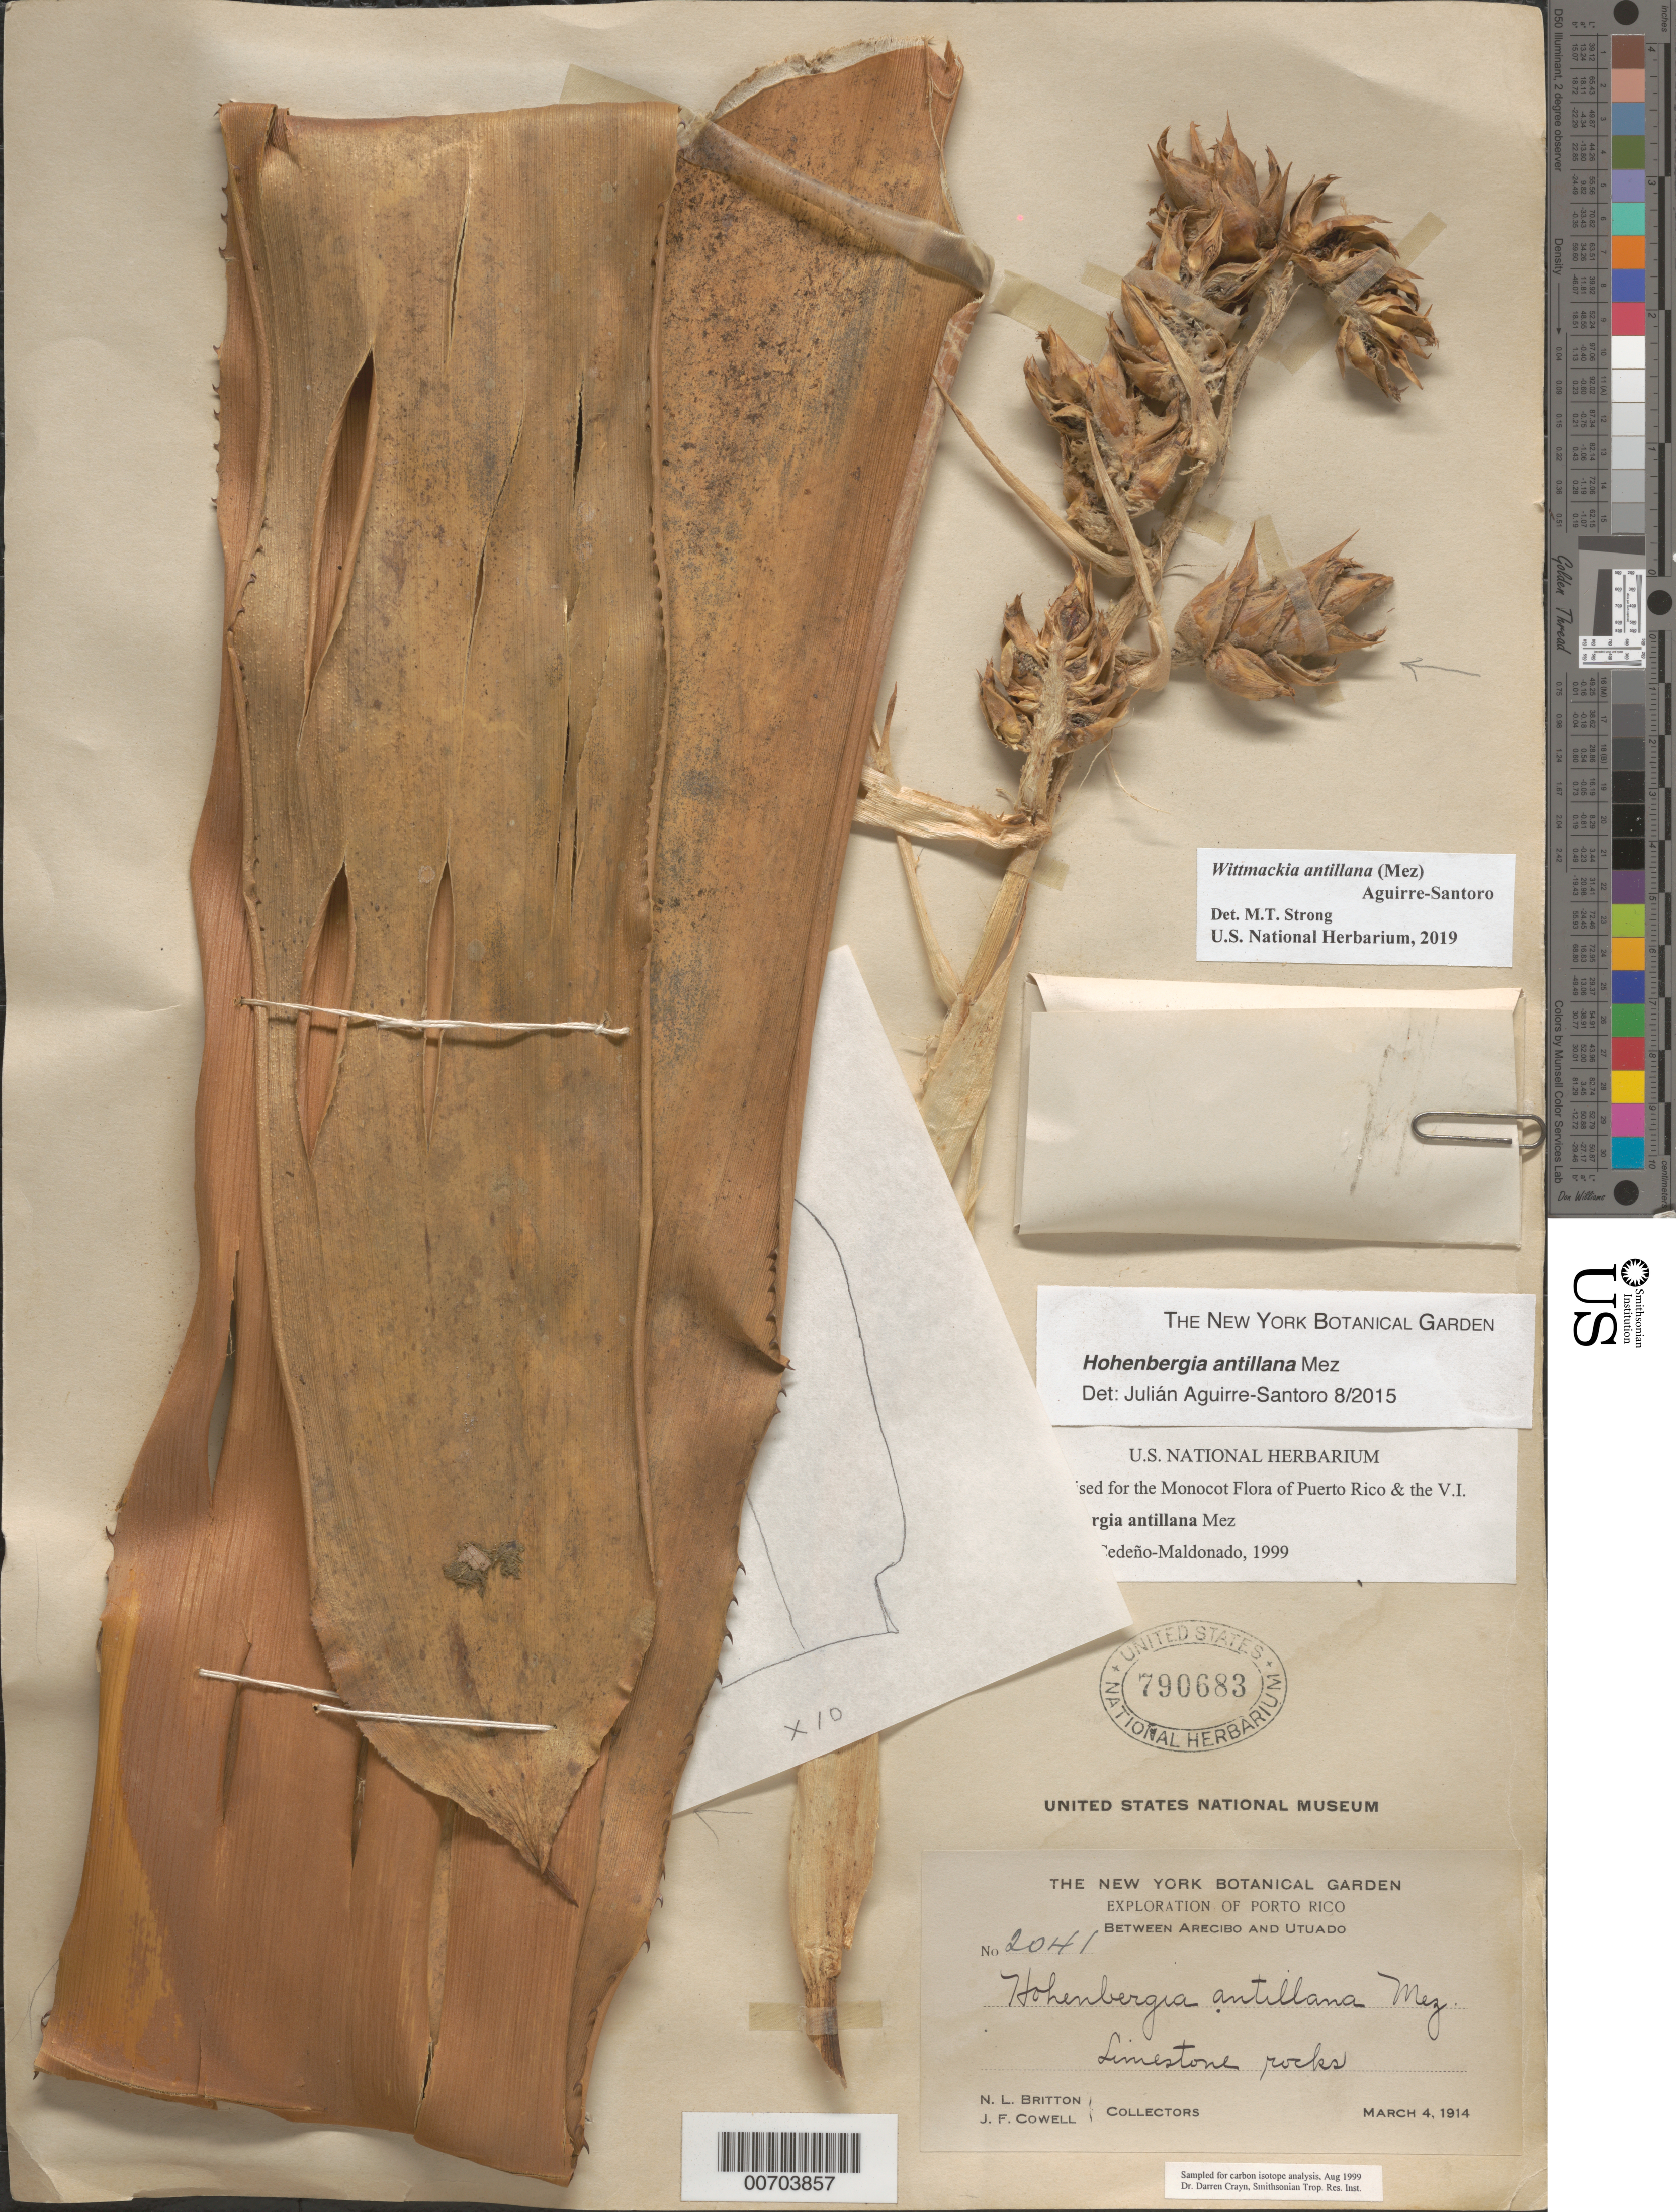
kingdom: Plantae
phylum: Tracheophyta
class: Liliopsida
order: Poales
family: Bromeliaceae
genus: Wittmackia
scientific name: Wittmackia abbreviata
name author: (L.B. Sm. & Proctor) Aguirre-Santoro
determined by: Strong, Mark T., (BOT), Smithsonian Institution - National Museum of Natural History (UNITED STATES)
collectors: N. Britton & J. F. Cowell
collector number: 2041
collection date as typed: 04 Mar 1914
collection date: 1914-03-04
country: Puerto Rico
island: Greater Antilles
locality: Btw. Arecibo and Utuado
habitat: limestone rocks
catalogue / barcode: US 790683